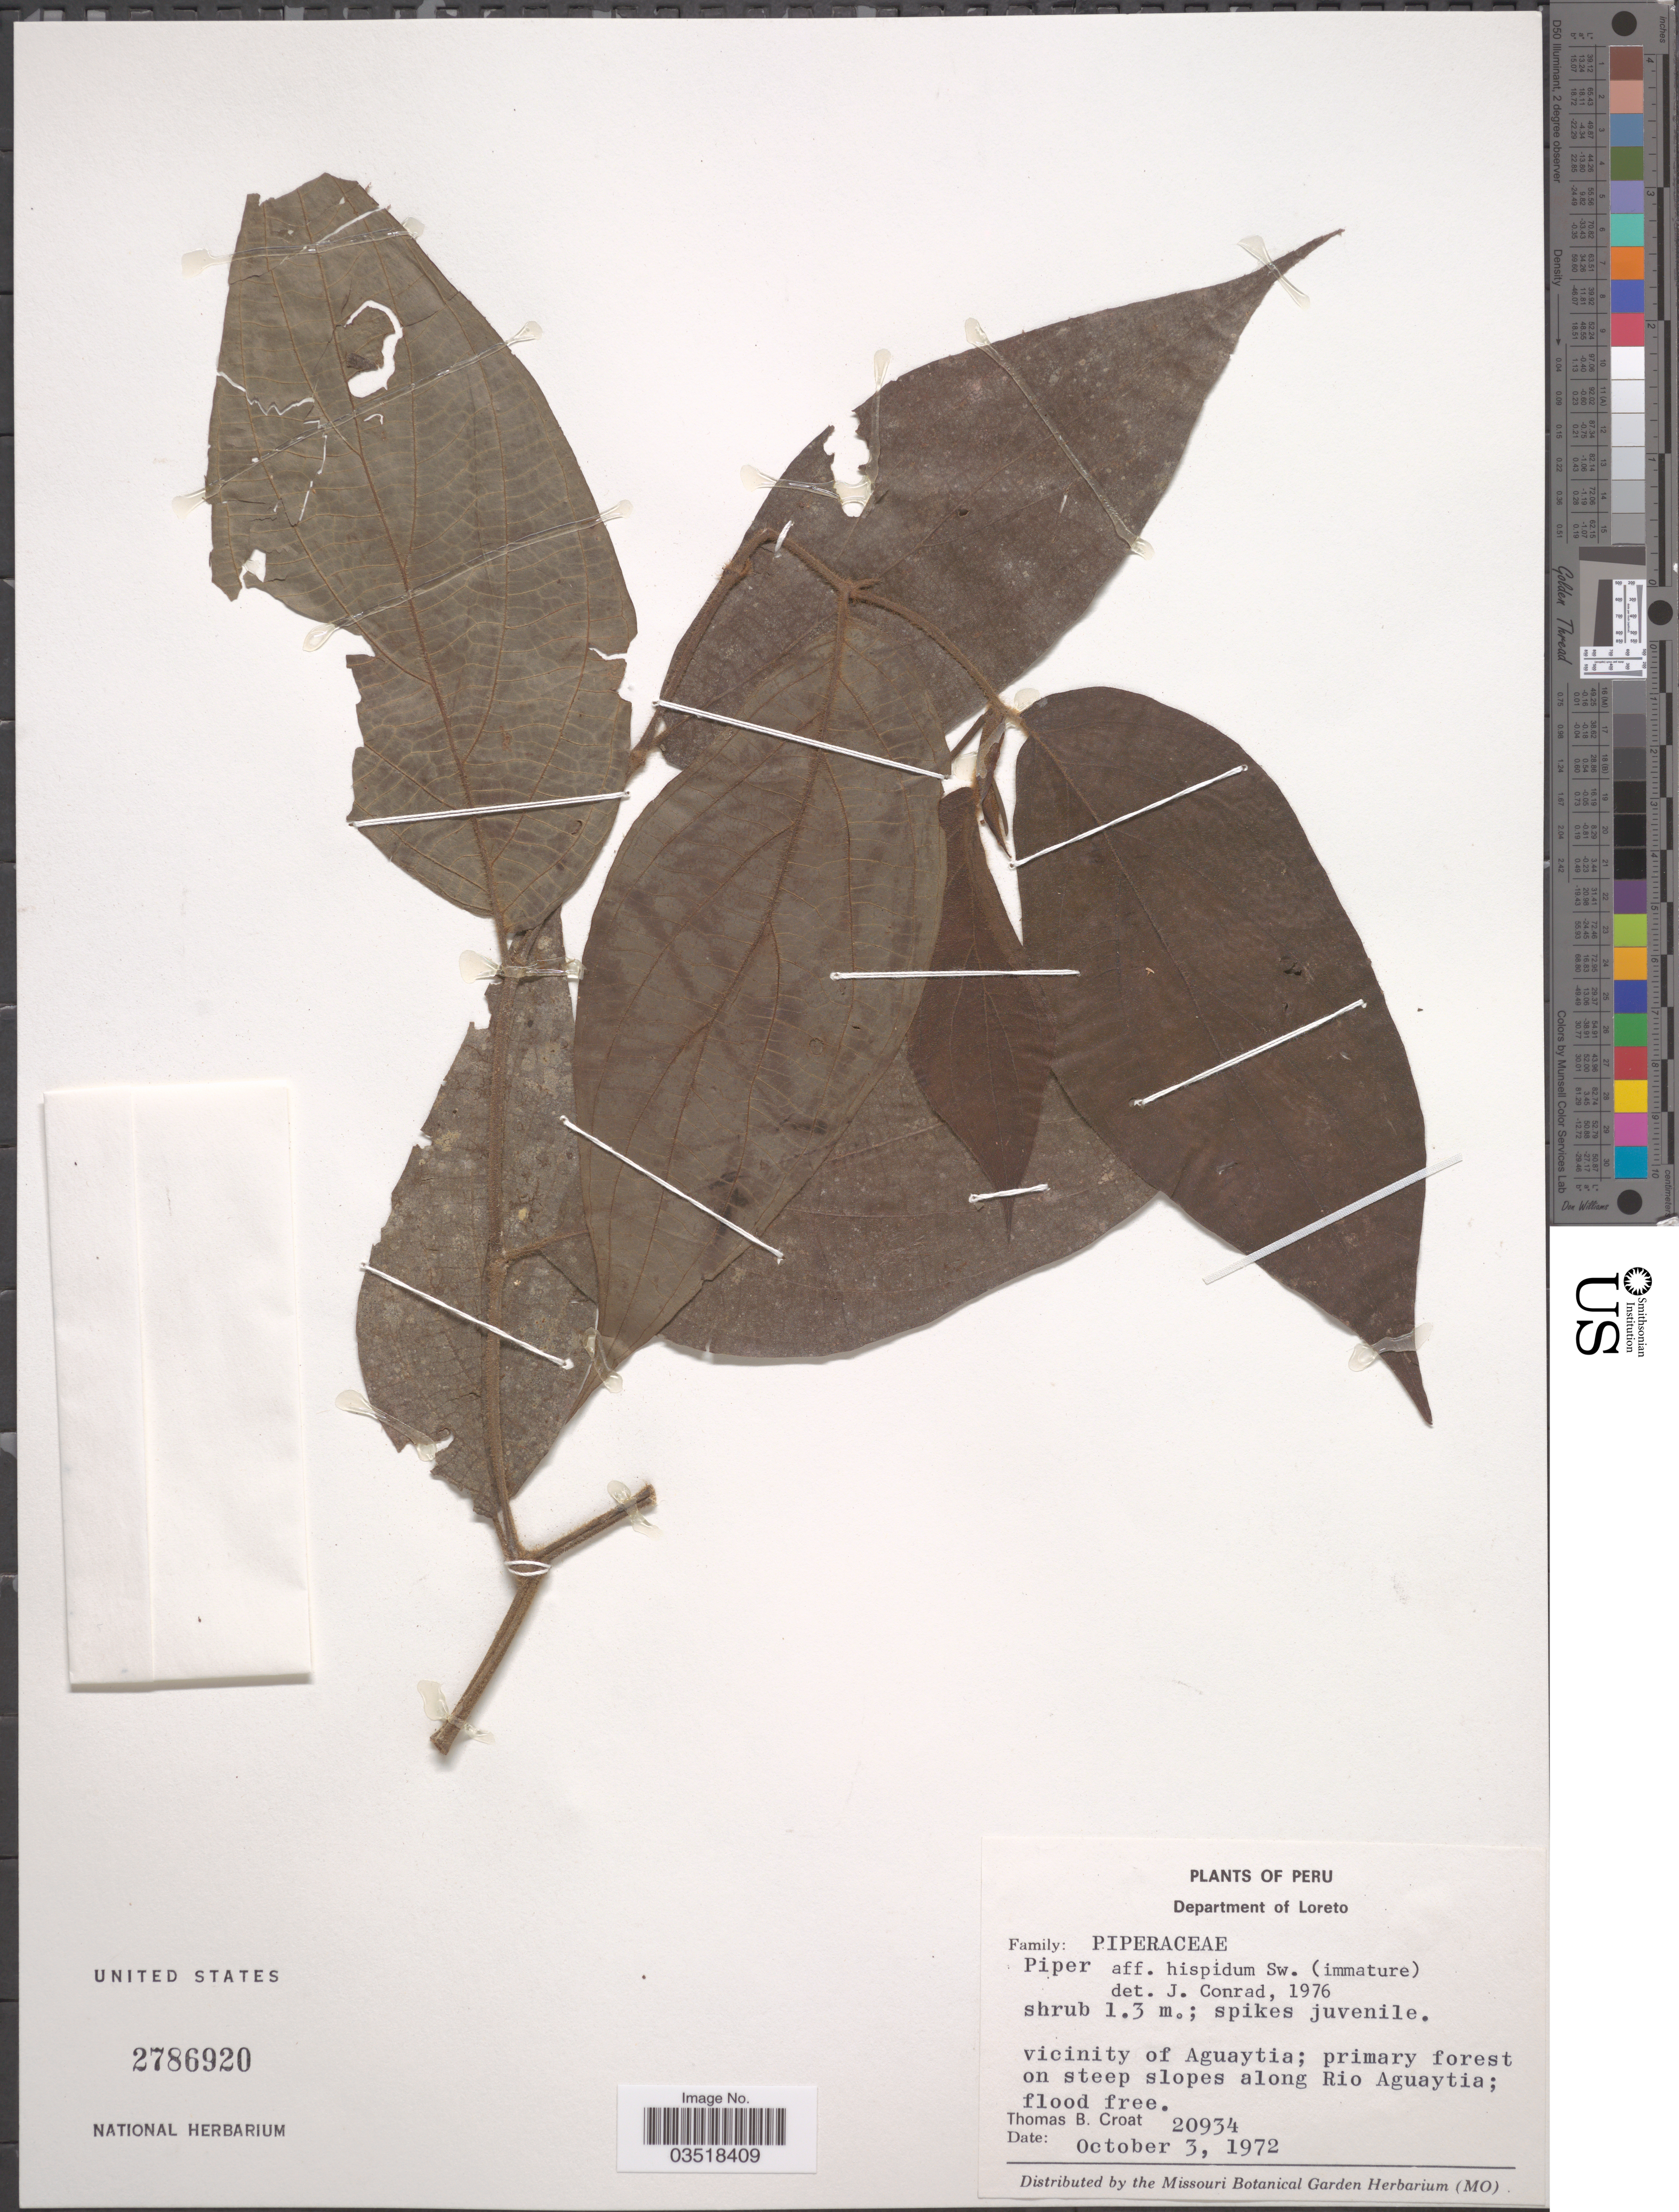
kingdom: Plantae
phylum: Tracheophyta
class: Magnoliopsida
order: Piperales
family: Piperaceae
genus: Piper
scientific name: Piper hispidum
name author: Sw.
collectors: T. B. Croat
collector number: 20934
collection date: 1972-10-03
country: Peru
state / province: Loreto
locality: Department of Loreto. Vicinity of Aguaytia; primary forest on steep slopes along Rio Aguaytia.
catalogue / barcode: US 2786920